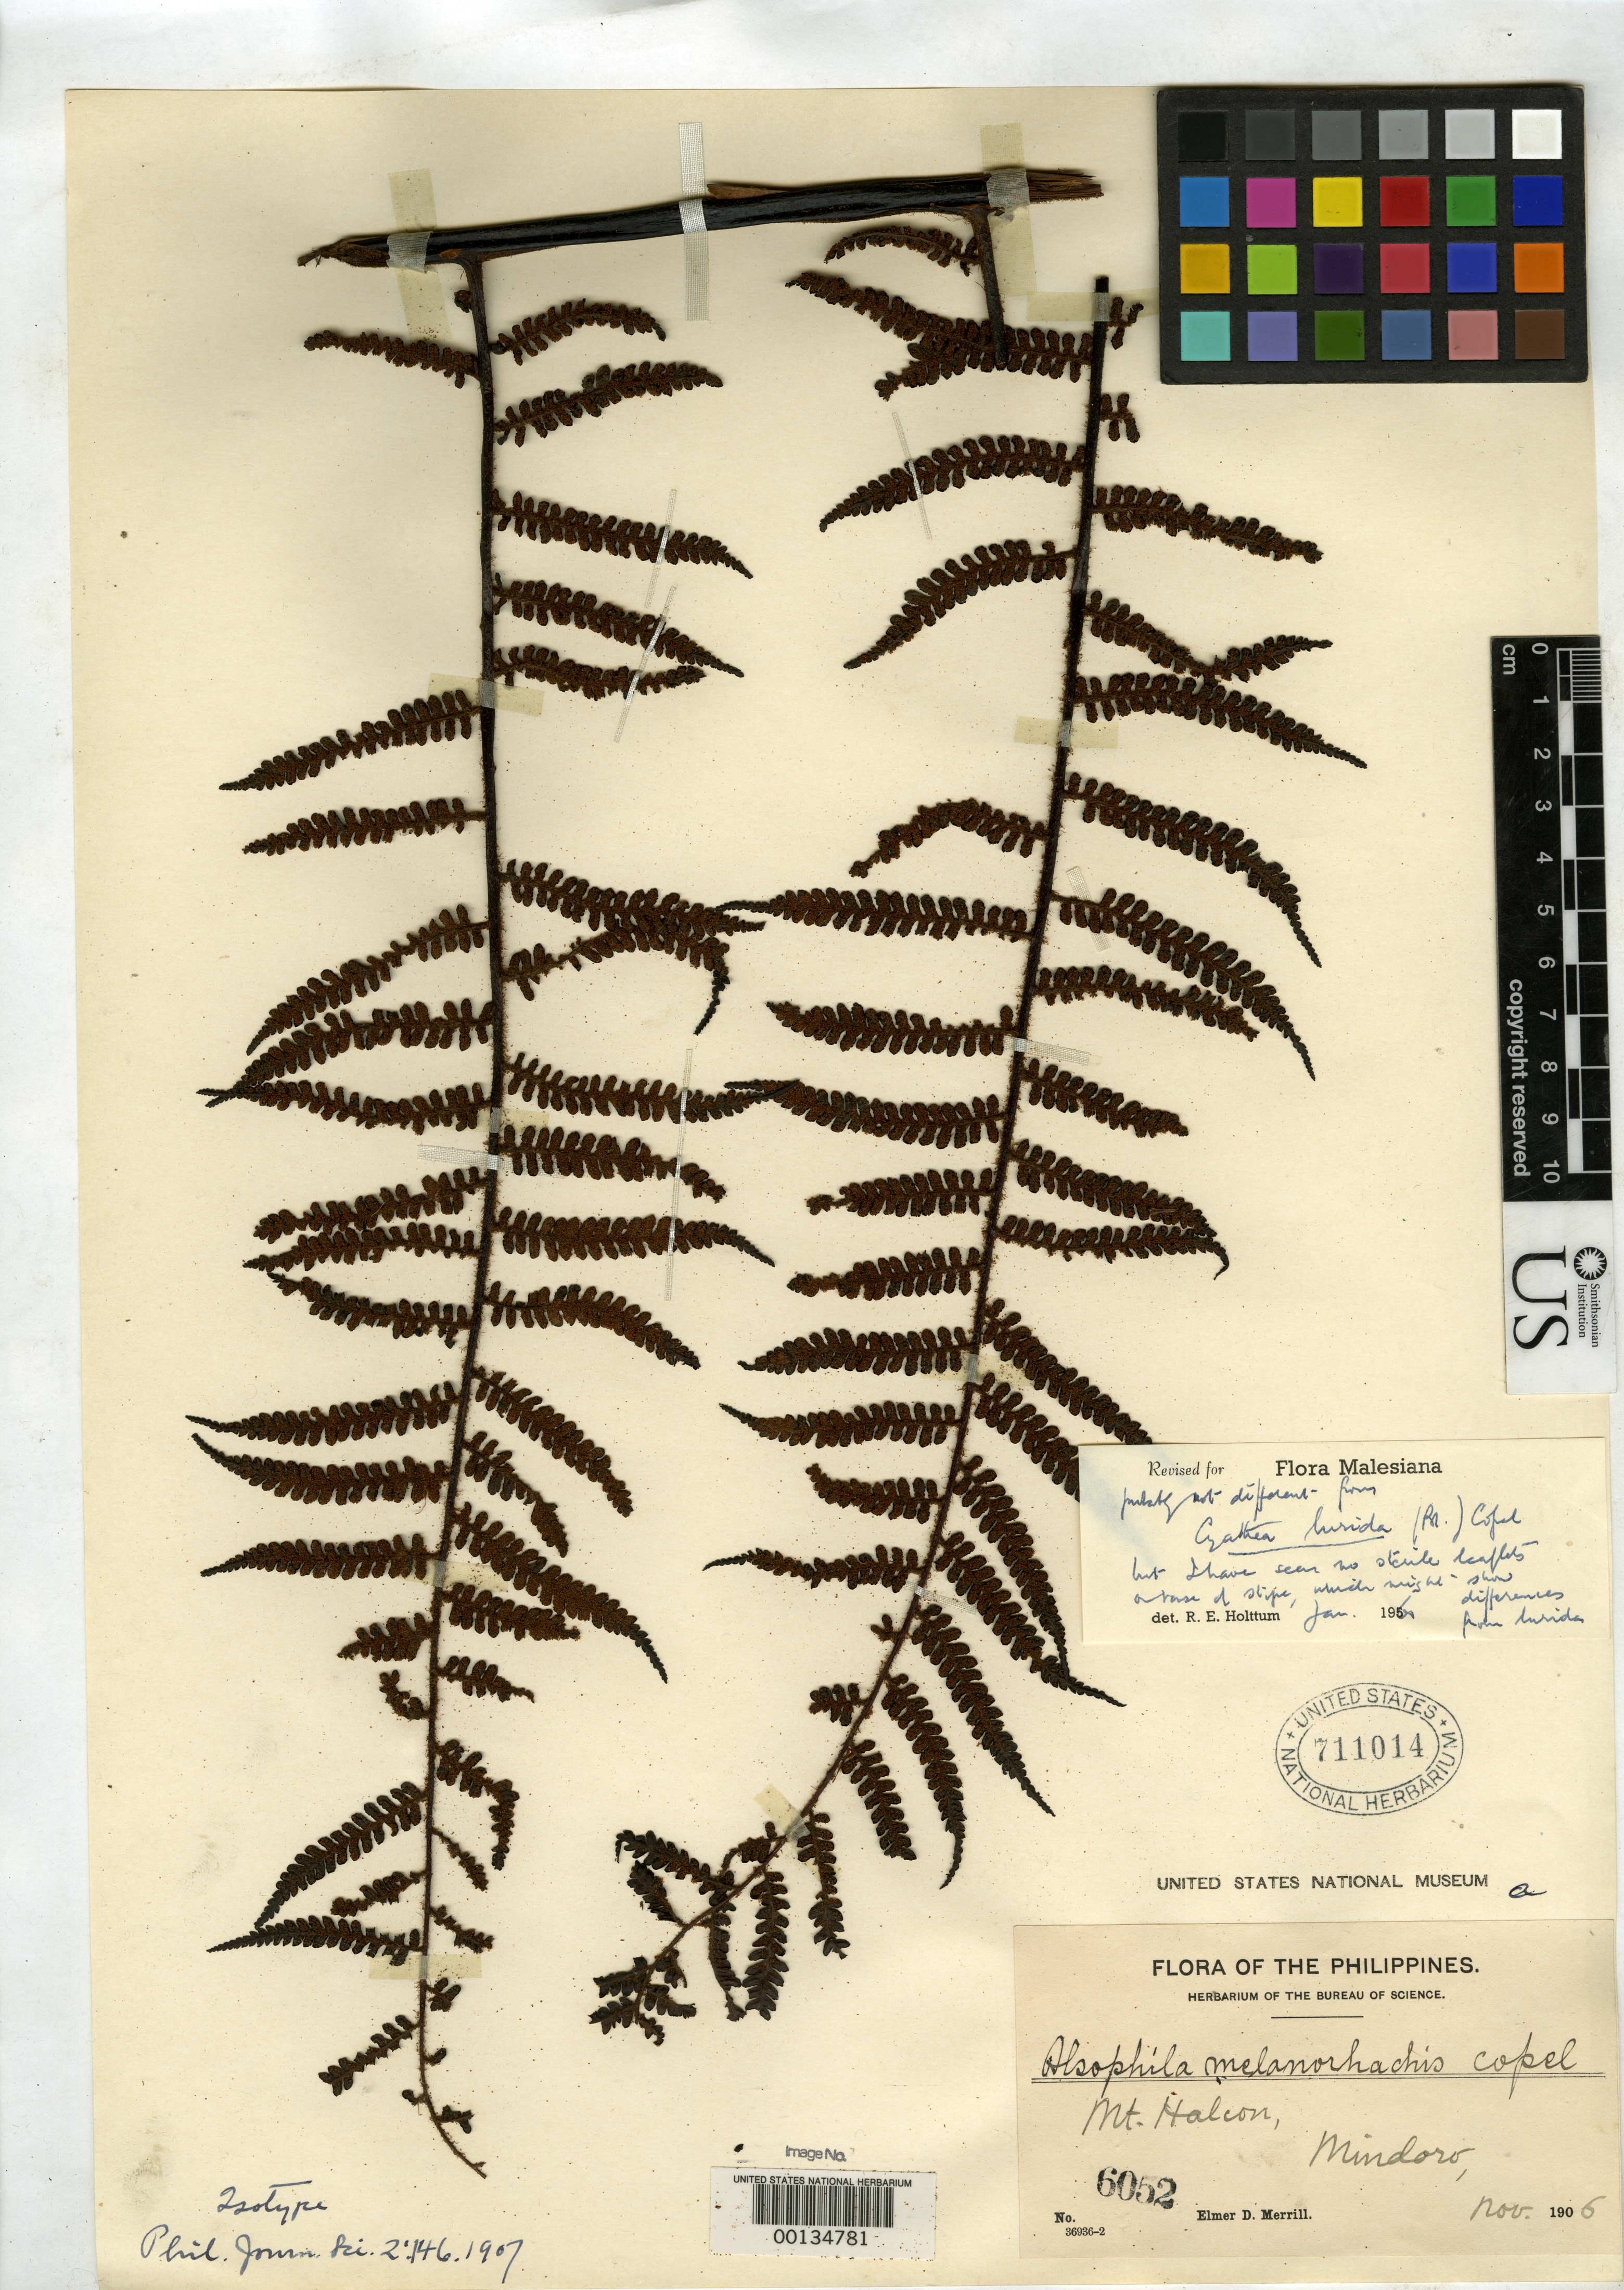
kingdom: Plantae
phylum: Tracheophyta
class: Polypodiopsida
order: Cyatheales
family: Cyatheaceae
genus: Alsophila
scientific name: Alsophila melanorhachis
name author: Copel.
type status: Isotype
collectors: E. D. Merrill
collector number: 6052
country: Philippines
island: Mindoro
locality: Mount Halcon.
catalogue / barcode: US 711014